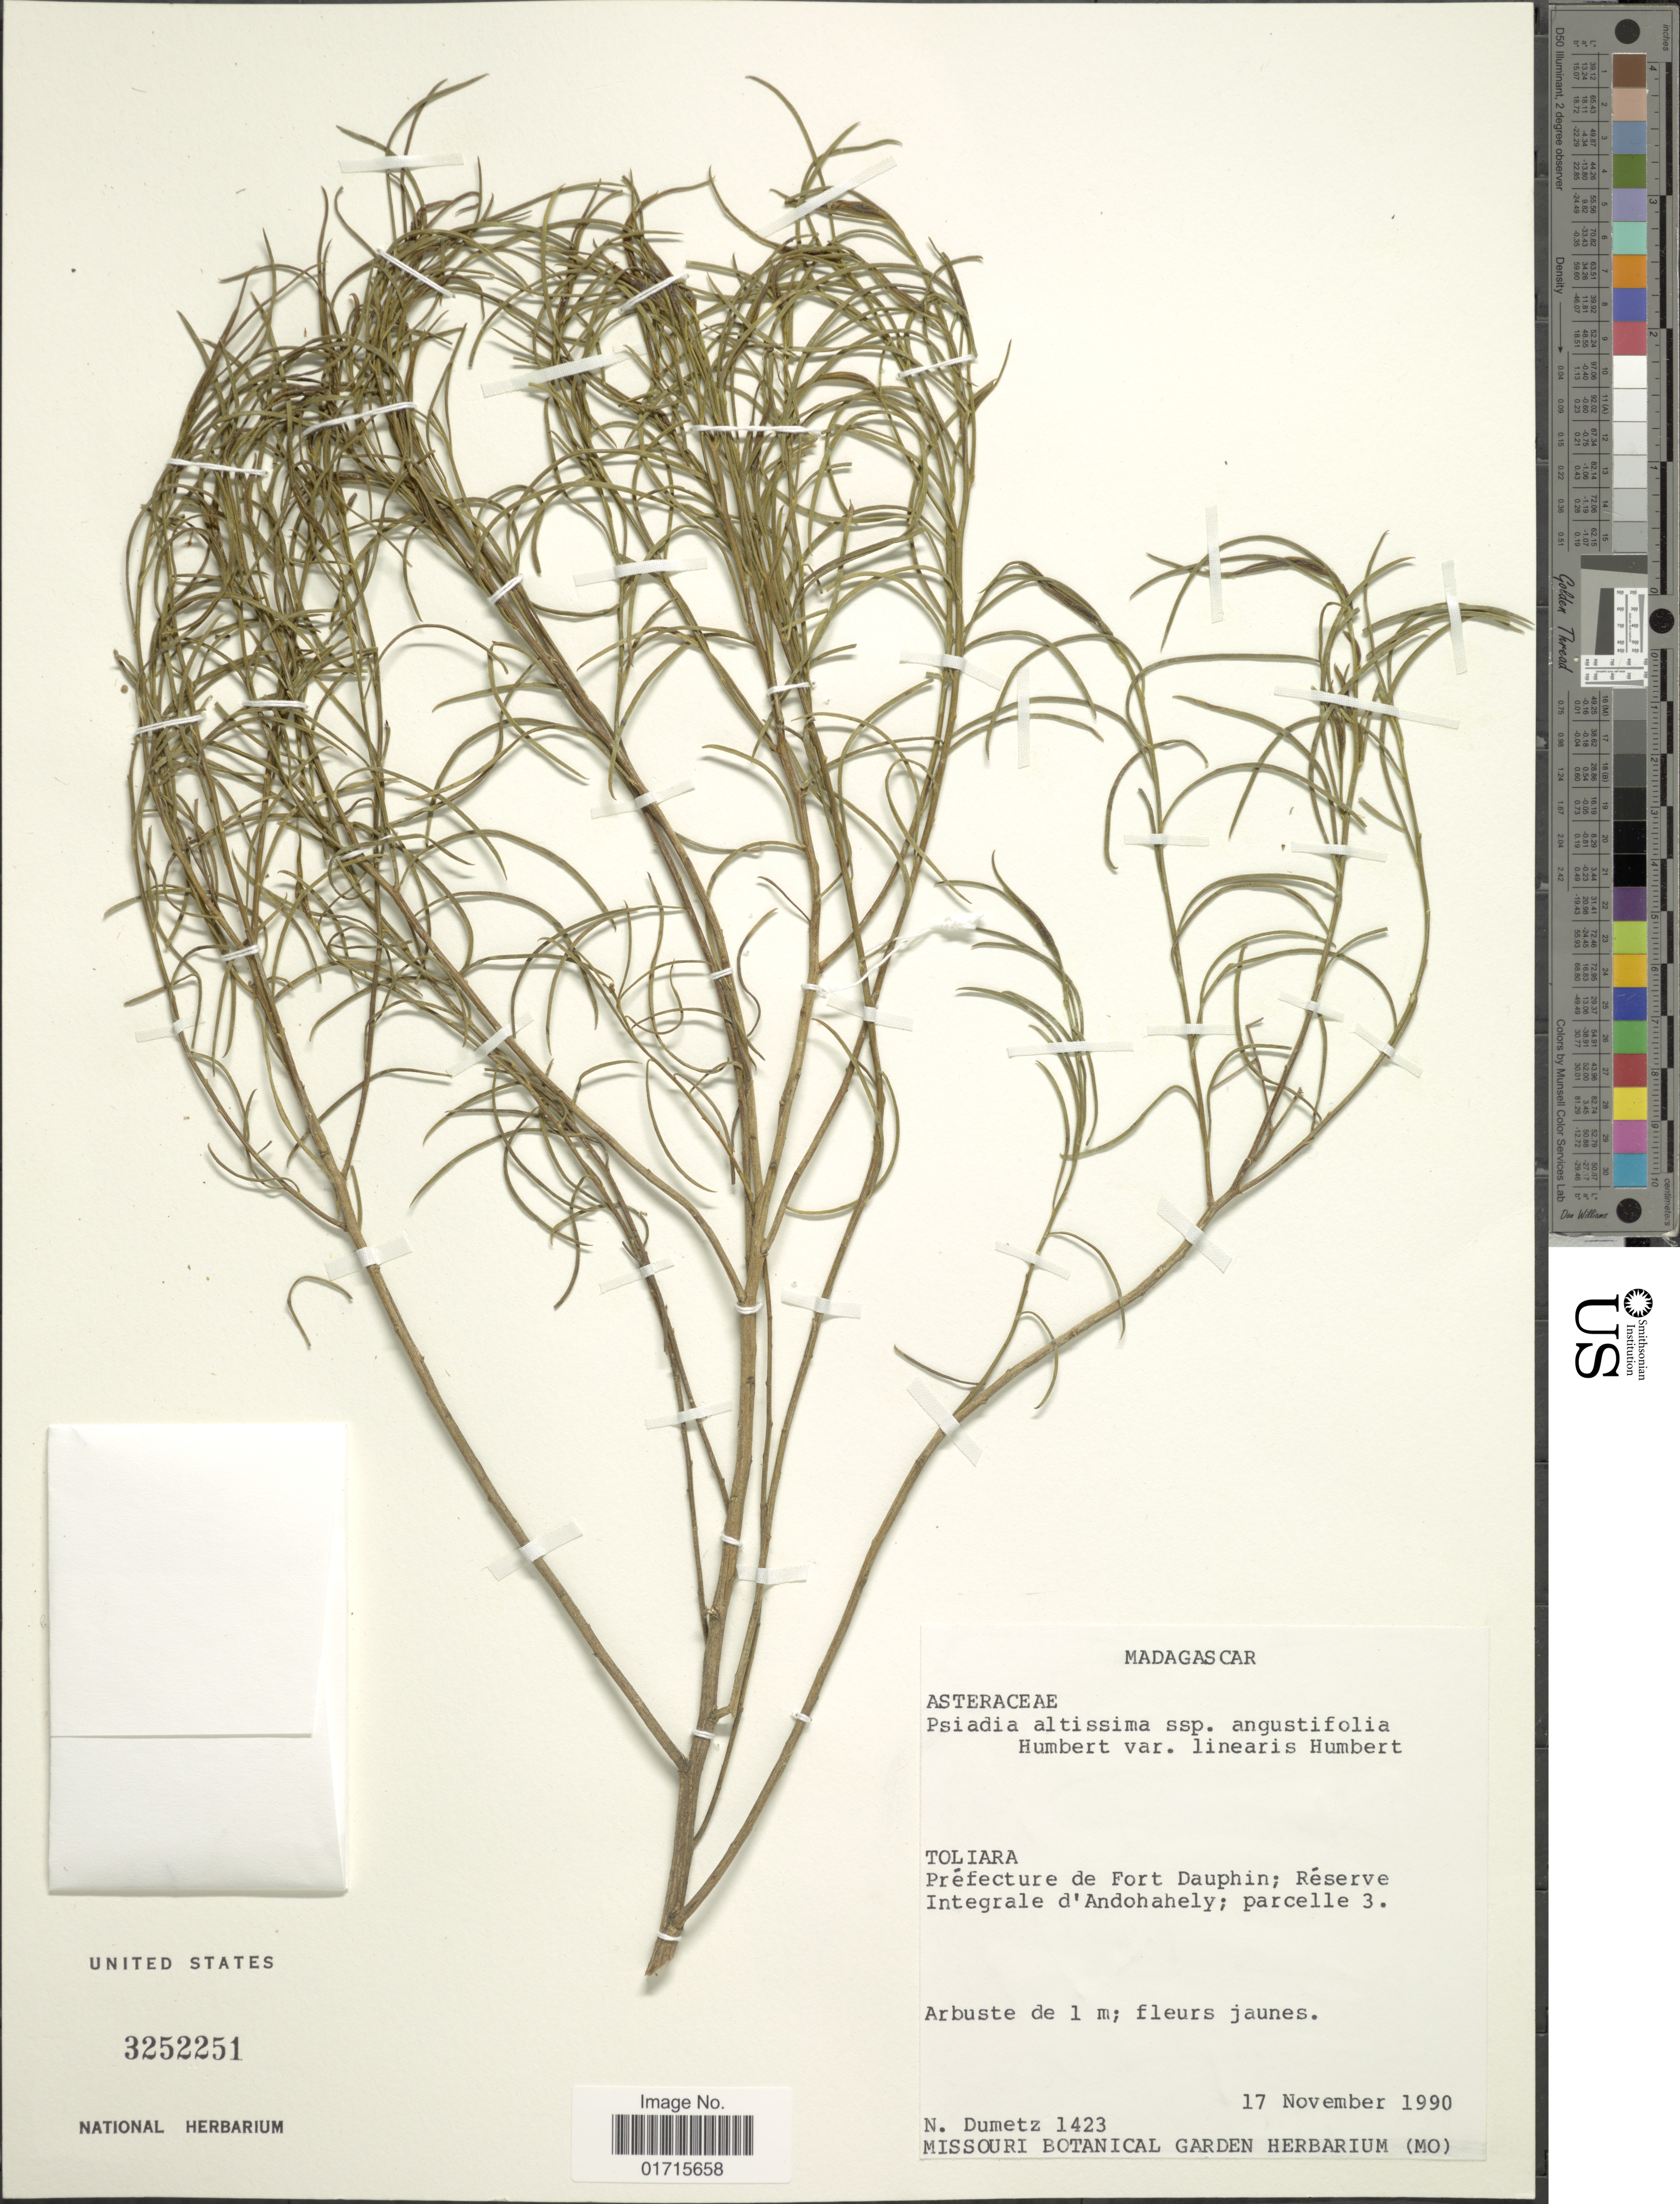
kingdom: Plantae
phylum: Tracheophyta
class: Magnoliopsida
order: Asterales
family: Asteraceae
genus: Psiadia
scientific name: Psiadia altissima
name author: Benth.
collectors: N. Dumetz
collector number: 1423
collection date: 1990-11-17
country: Madagascar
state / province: Anosy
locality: Toliara. Prefecture de Fort-Dauphin; Reserve Integrale d'Anhohahely; parcelle no. 3;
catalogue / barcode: US 3252251